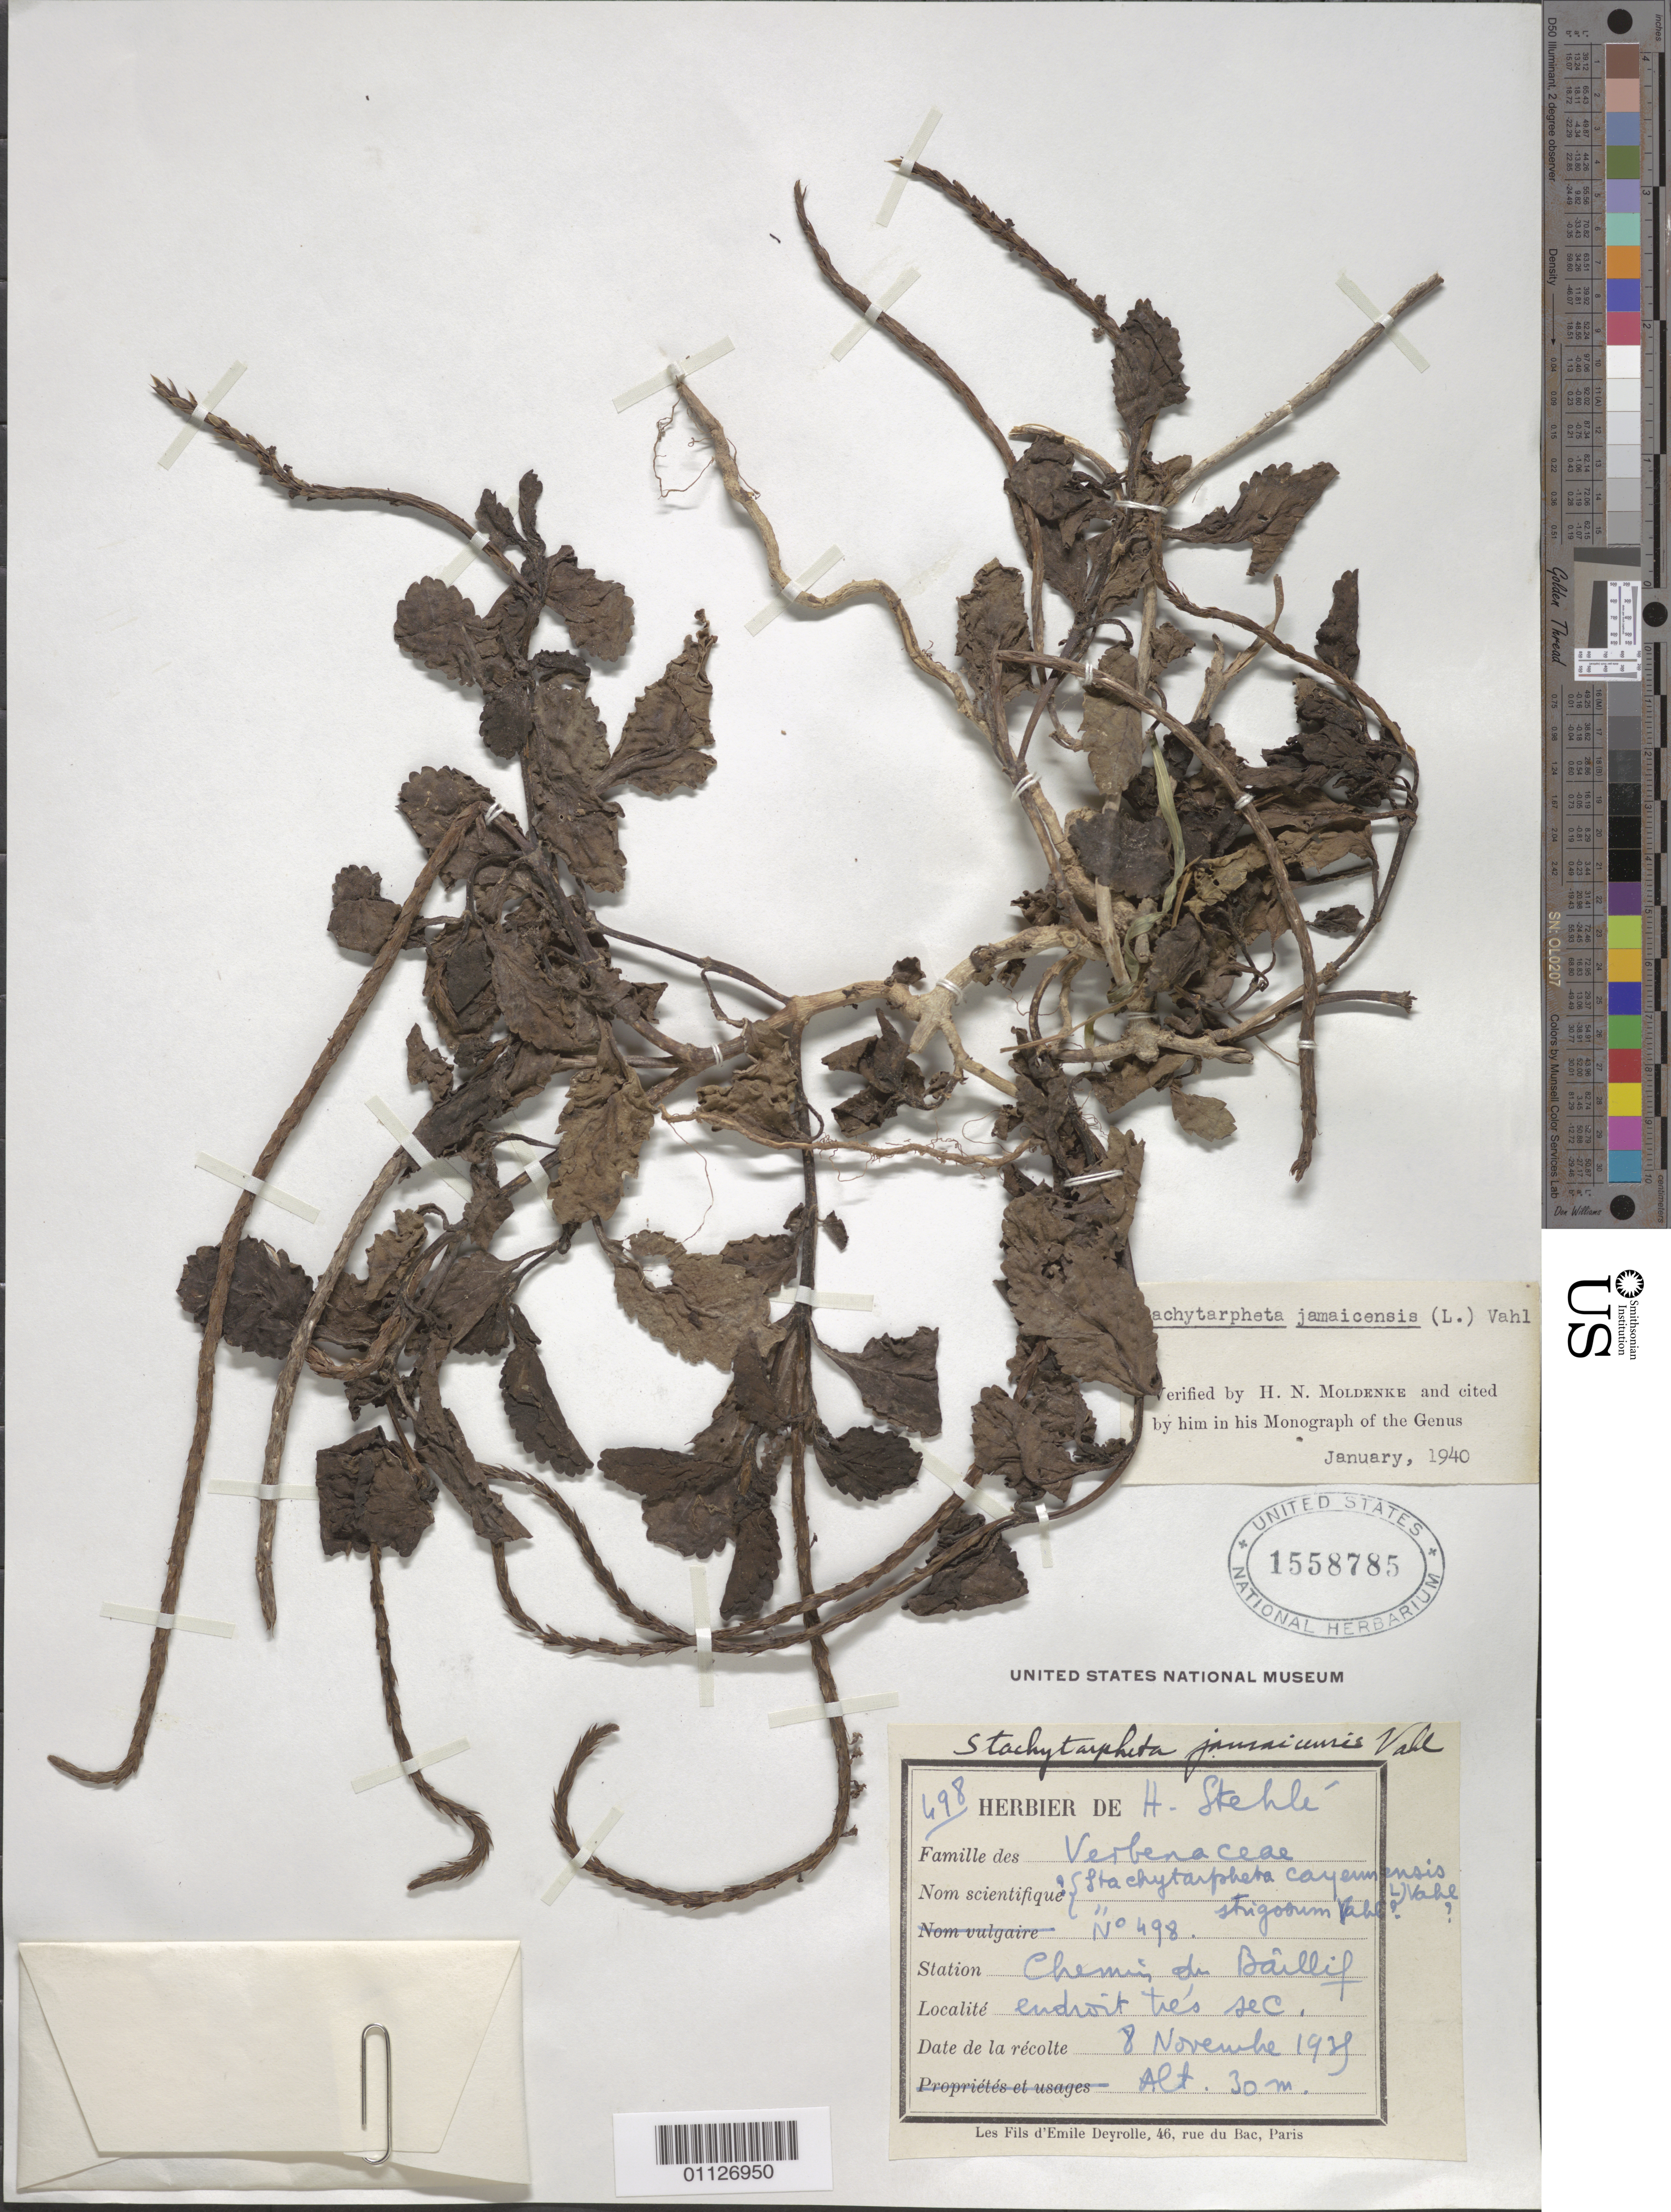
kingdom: Plantae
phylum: Tracheophyta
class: Magnoliopsida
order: Lamiales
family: Verbenaceae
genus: Stachytarpheta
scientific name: Stachytarpheta jamaicensis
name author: (L.) Vahl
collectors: H. Stehlé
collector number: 498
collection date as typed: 08 Nov 1939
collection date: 1939-11-08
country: Guadeloupe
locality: Chemin du Baillif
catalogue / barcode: US 1558785